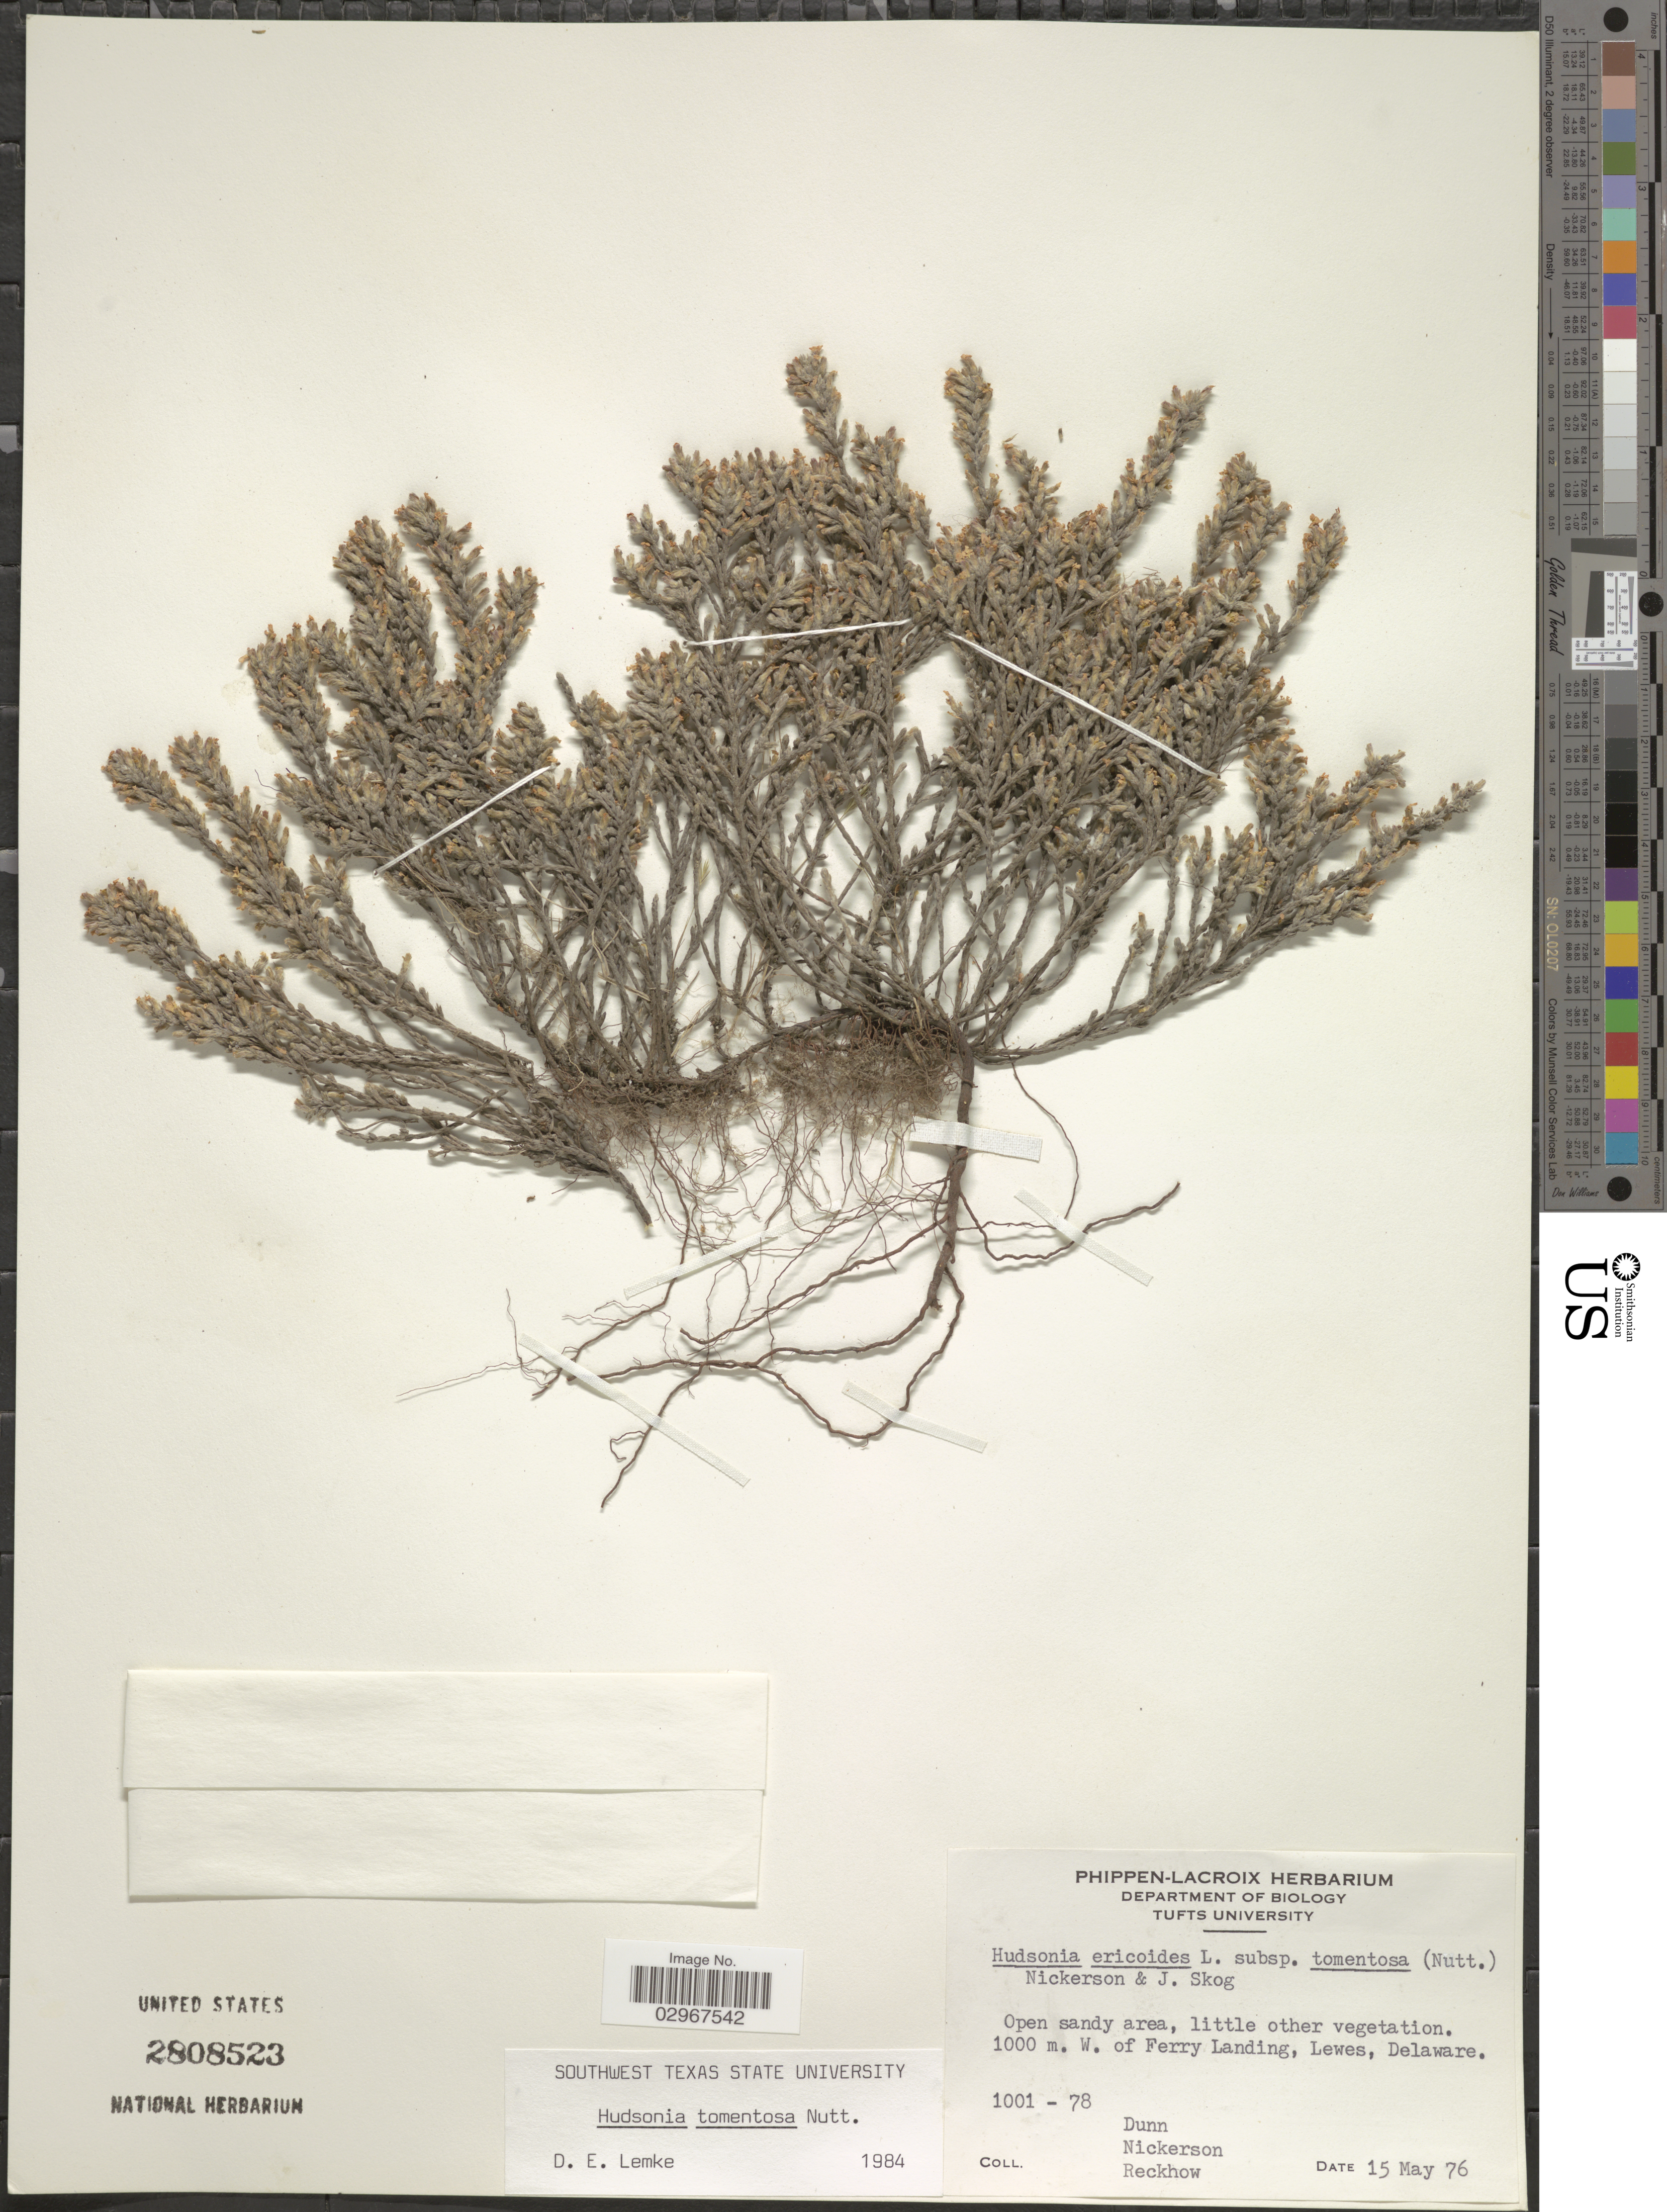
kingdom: Plantae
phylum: Tracheophyta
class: Magnoliopsida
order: Malvales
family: Cistaceae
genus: Hudsonia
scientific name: Hudsonia tomentosa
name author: Nutt.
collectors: -- Dunn, Nickerson, -- & Reckhow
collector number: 1001-78?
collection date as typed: Transcribed d/m/y: 15/5/76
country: United States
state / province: Delaware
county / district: Sussex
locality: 1000 m. W. of Ferry Landing, Lewes.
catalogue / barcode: US 2808523